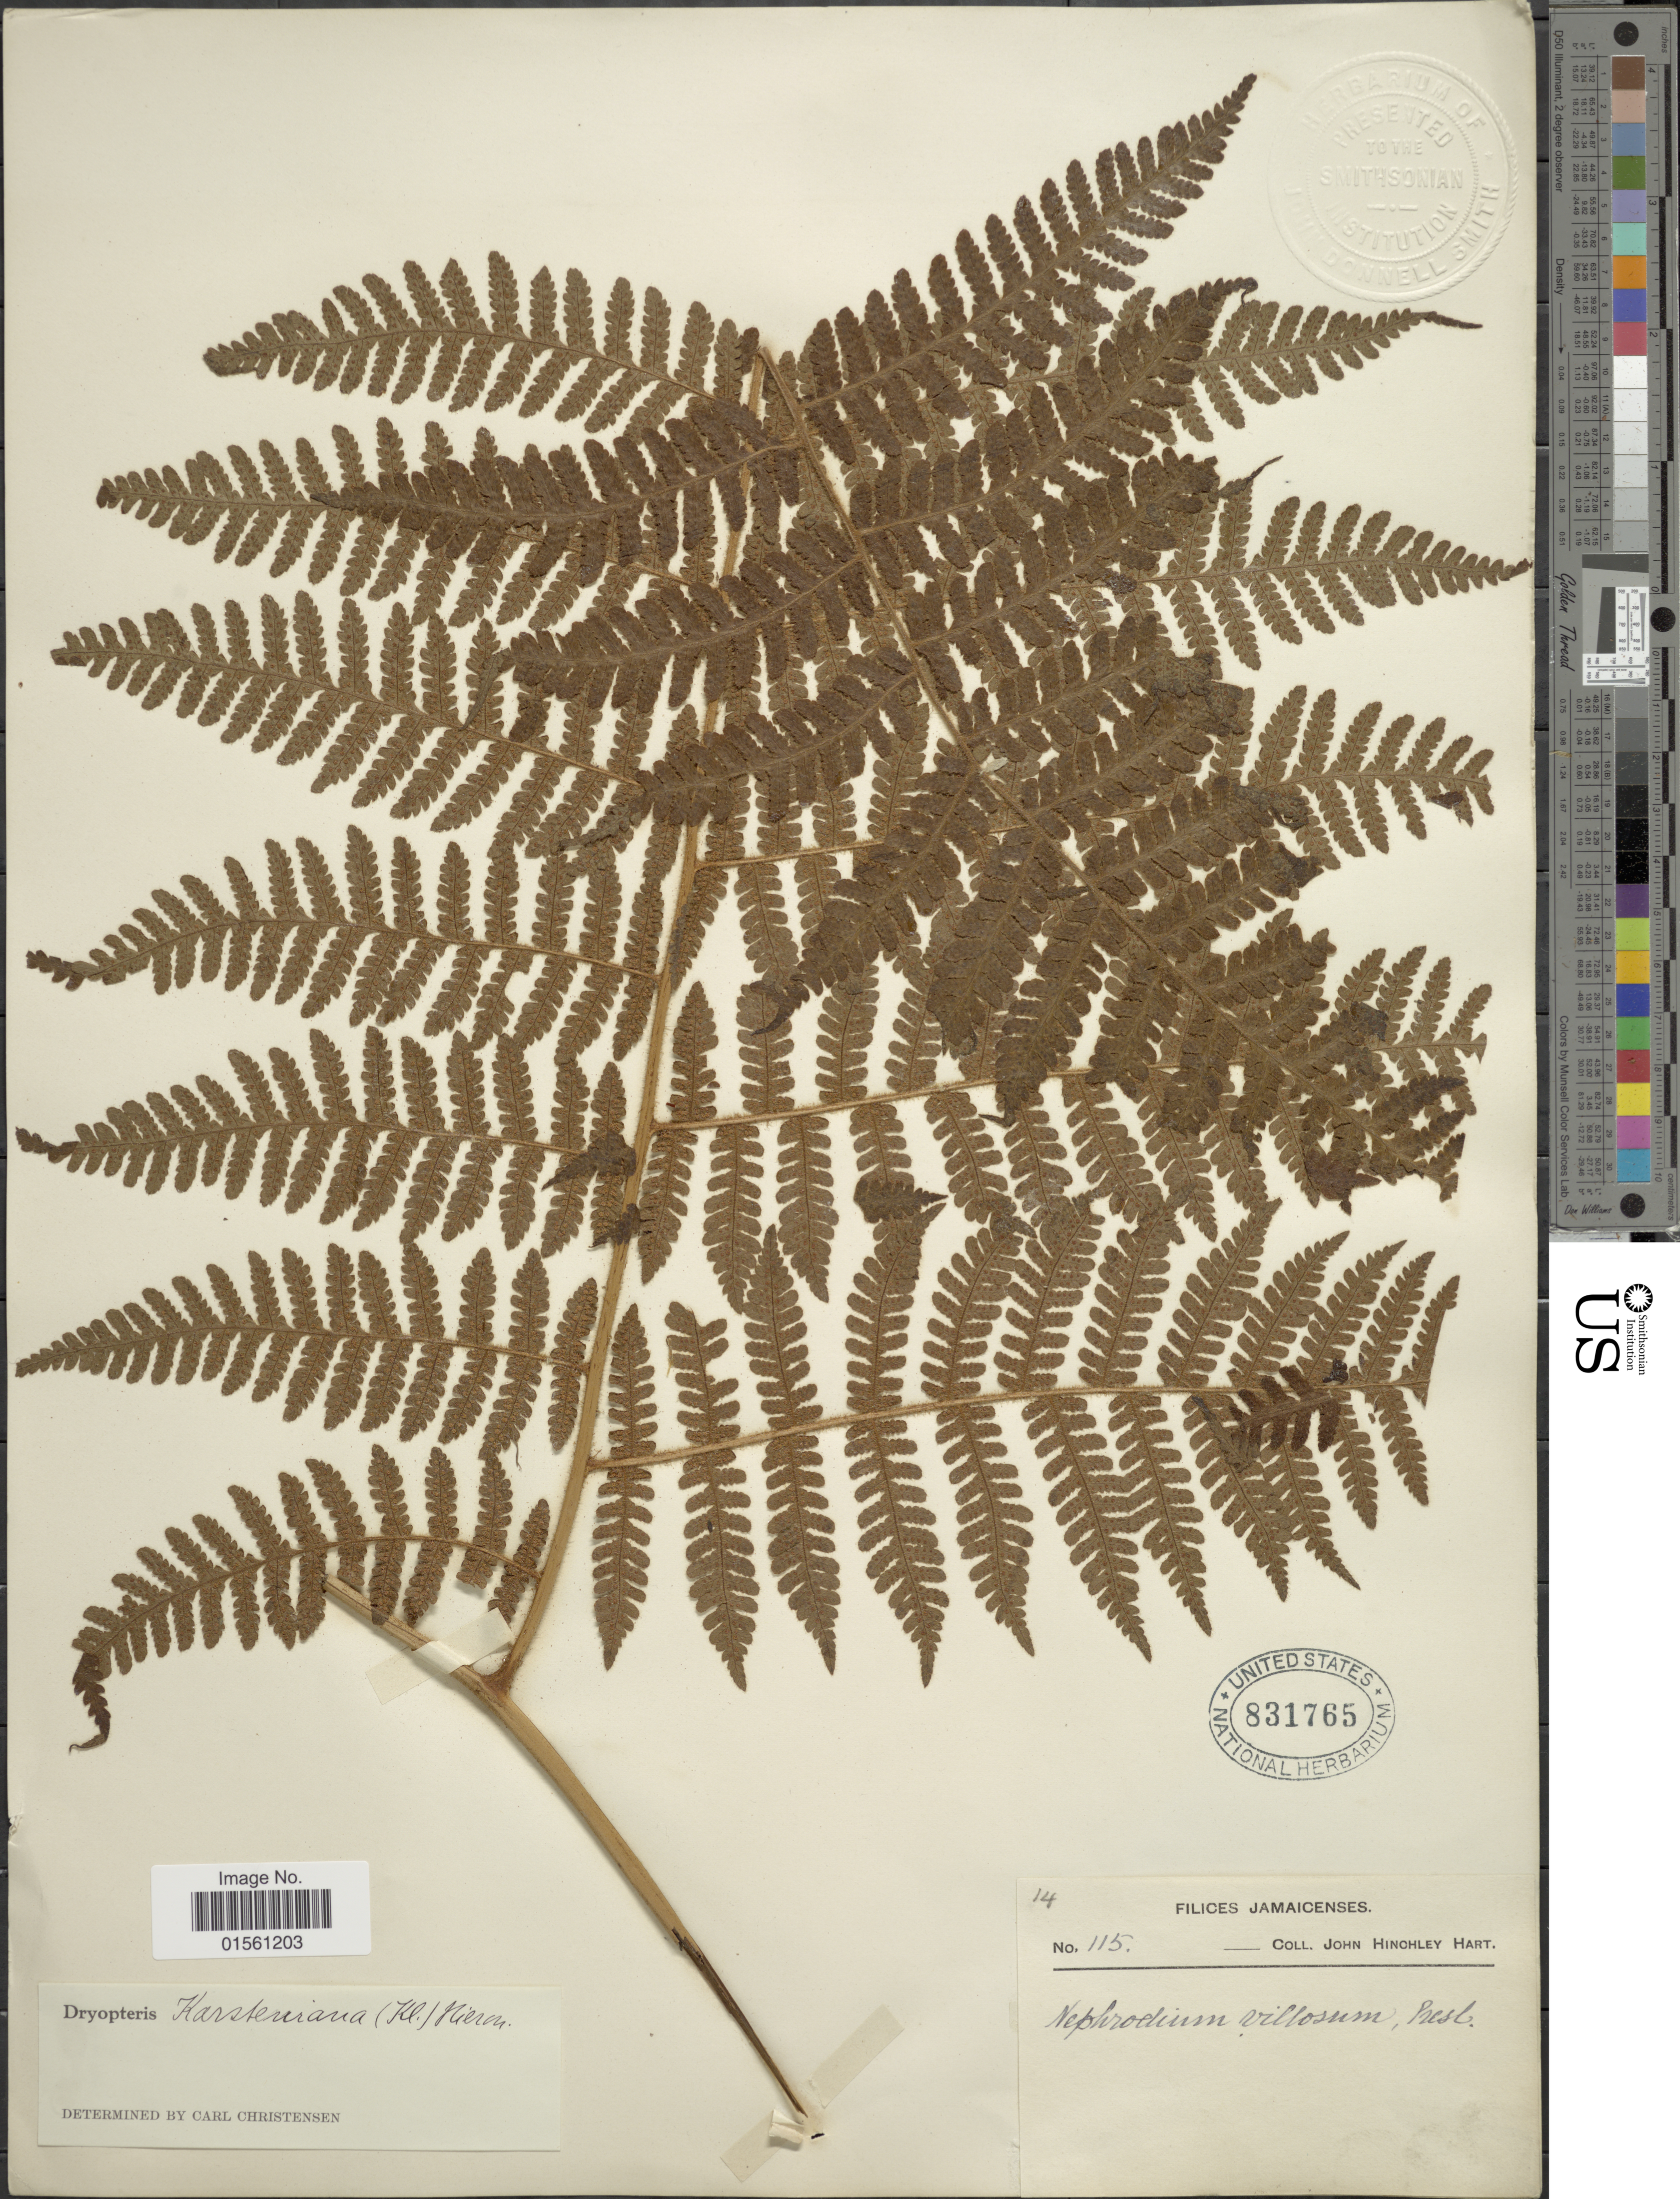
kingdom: Plantae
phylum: Tracheophyta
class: Polypodiopsida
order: Polypodiales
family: Dryopteridaceae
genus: Megalastrum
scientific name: Megalastrum pulverulentum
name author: (Poir.) A.R. Sm. & R.C. Moran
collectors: J. H. Hart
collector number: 115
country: Jamaica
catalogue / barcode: US 831765